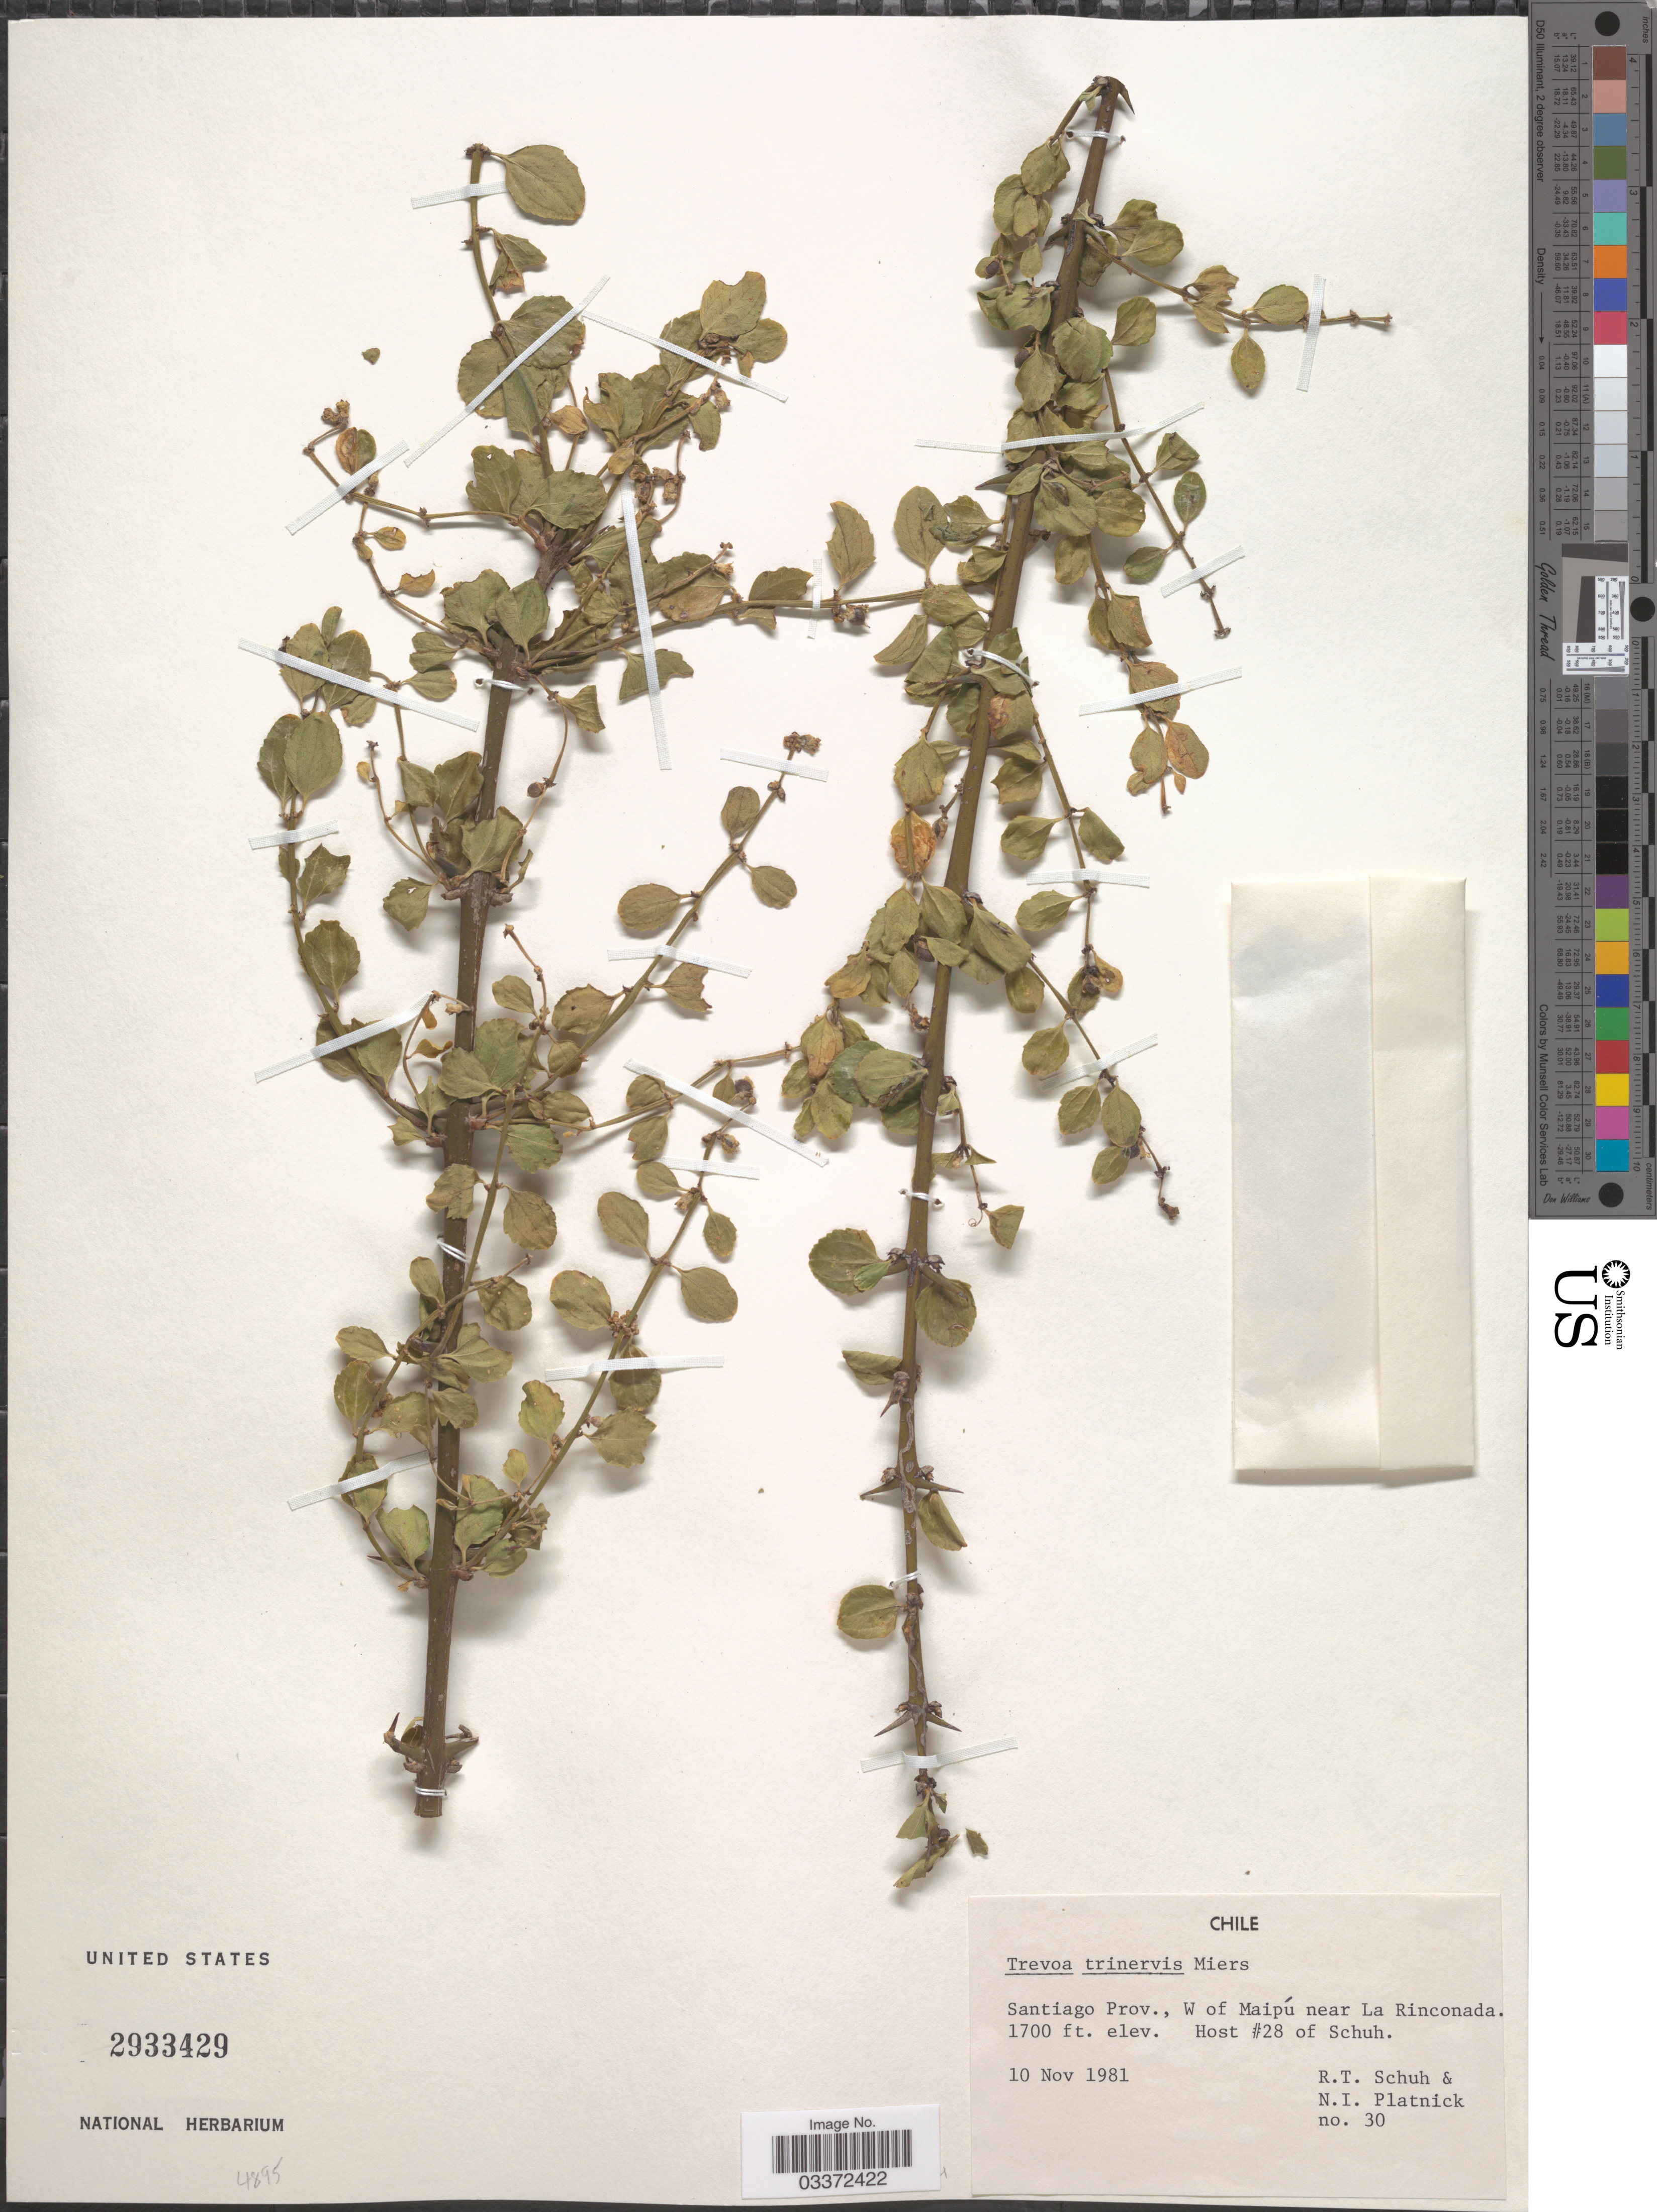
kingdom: Plantae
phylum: Tracheophyta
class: Magnoliopsida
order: Rosales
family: Rhamnaceae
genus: Trevoa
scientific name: Trevoa trinervia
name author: Gillies & Hook.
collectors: R. Schuh & N. Platnick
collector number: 30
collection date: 1981-11-10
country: Chile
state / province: Región Metropolitana (RM)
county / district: Maipo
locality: Santiago Prov., W of Maipú near La Rinconada.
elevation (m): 518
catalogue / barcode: US 2933429